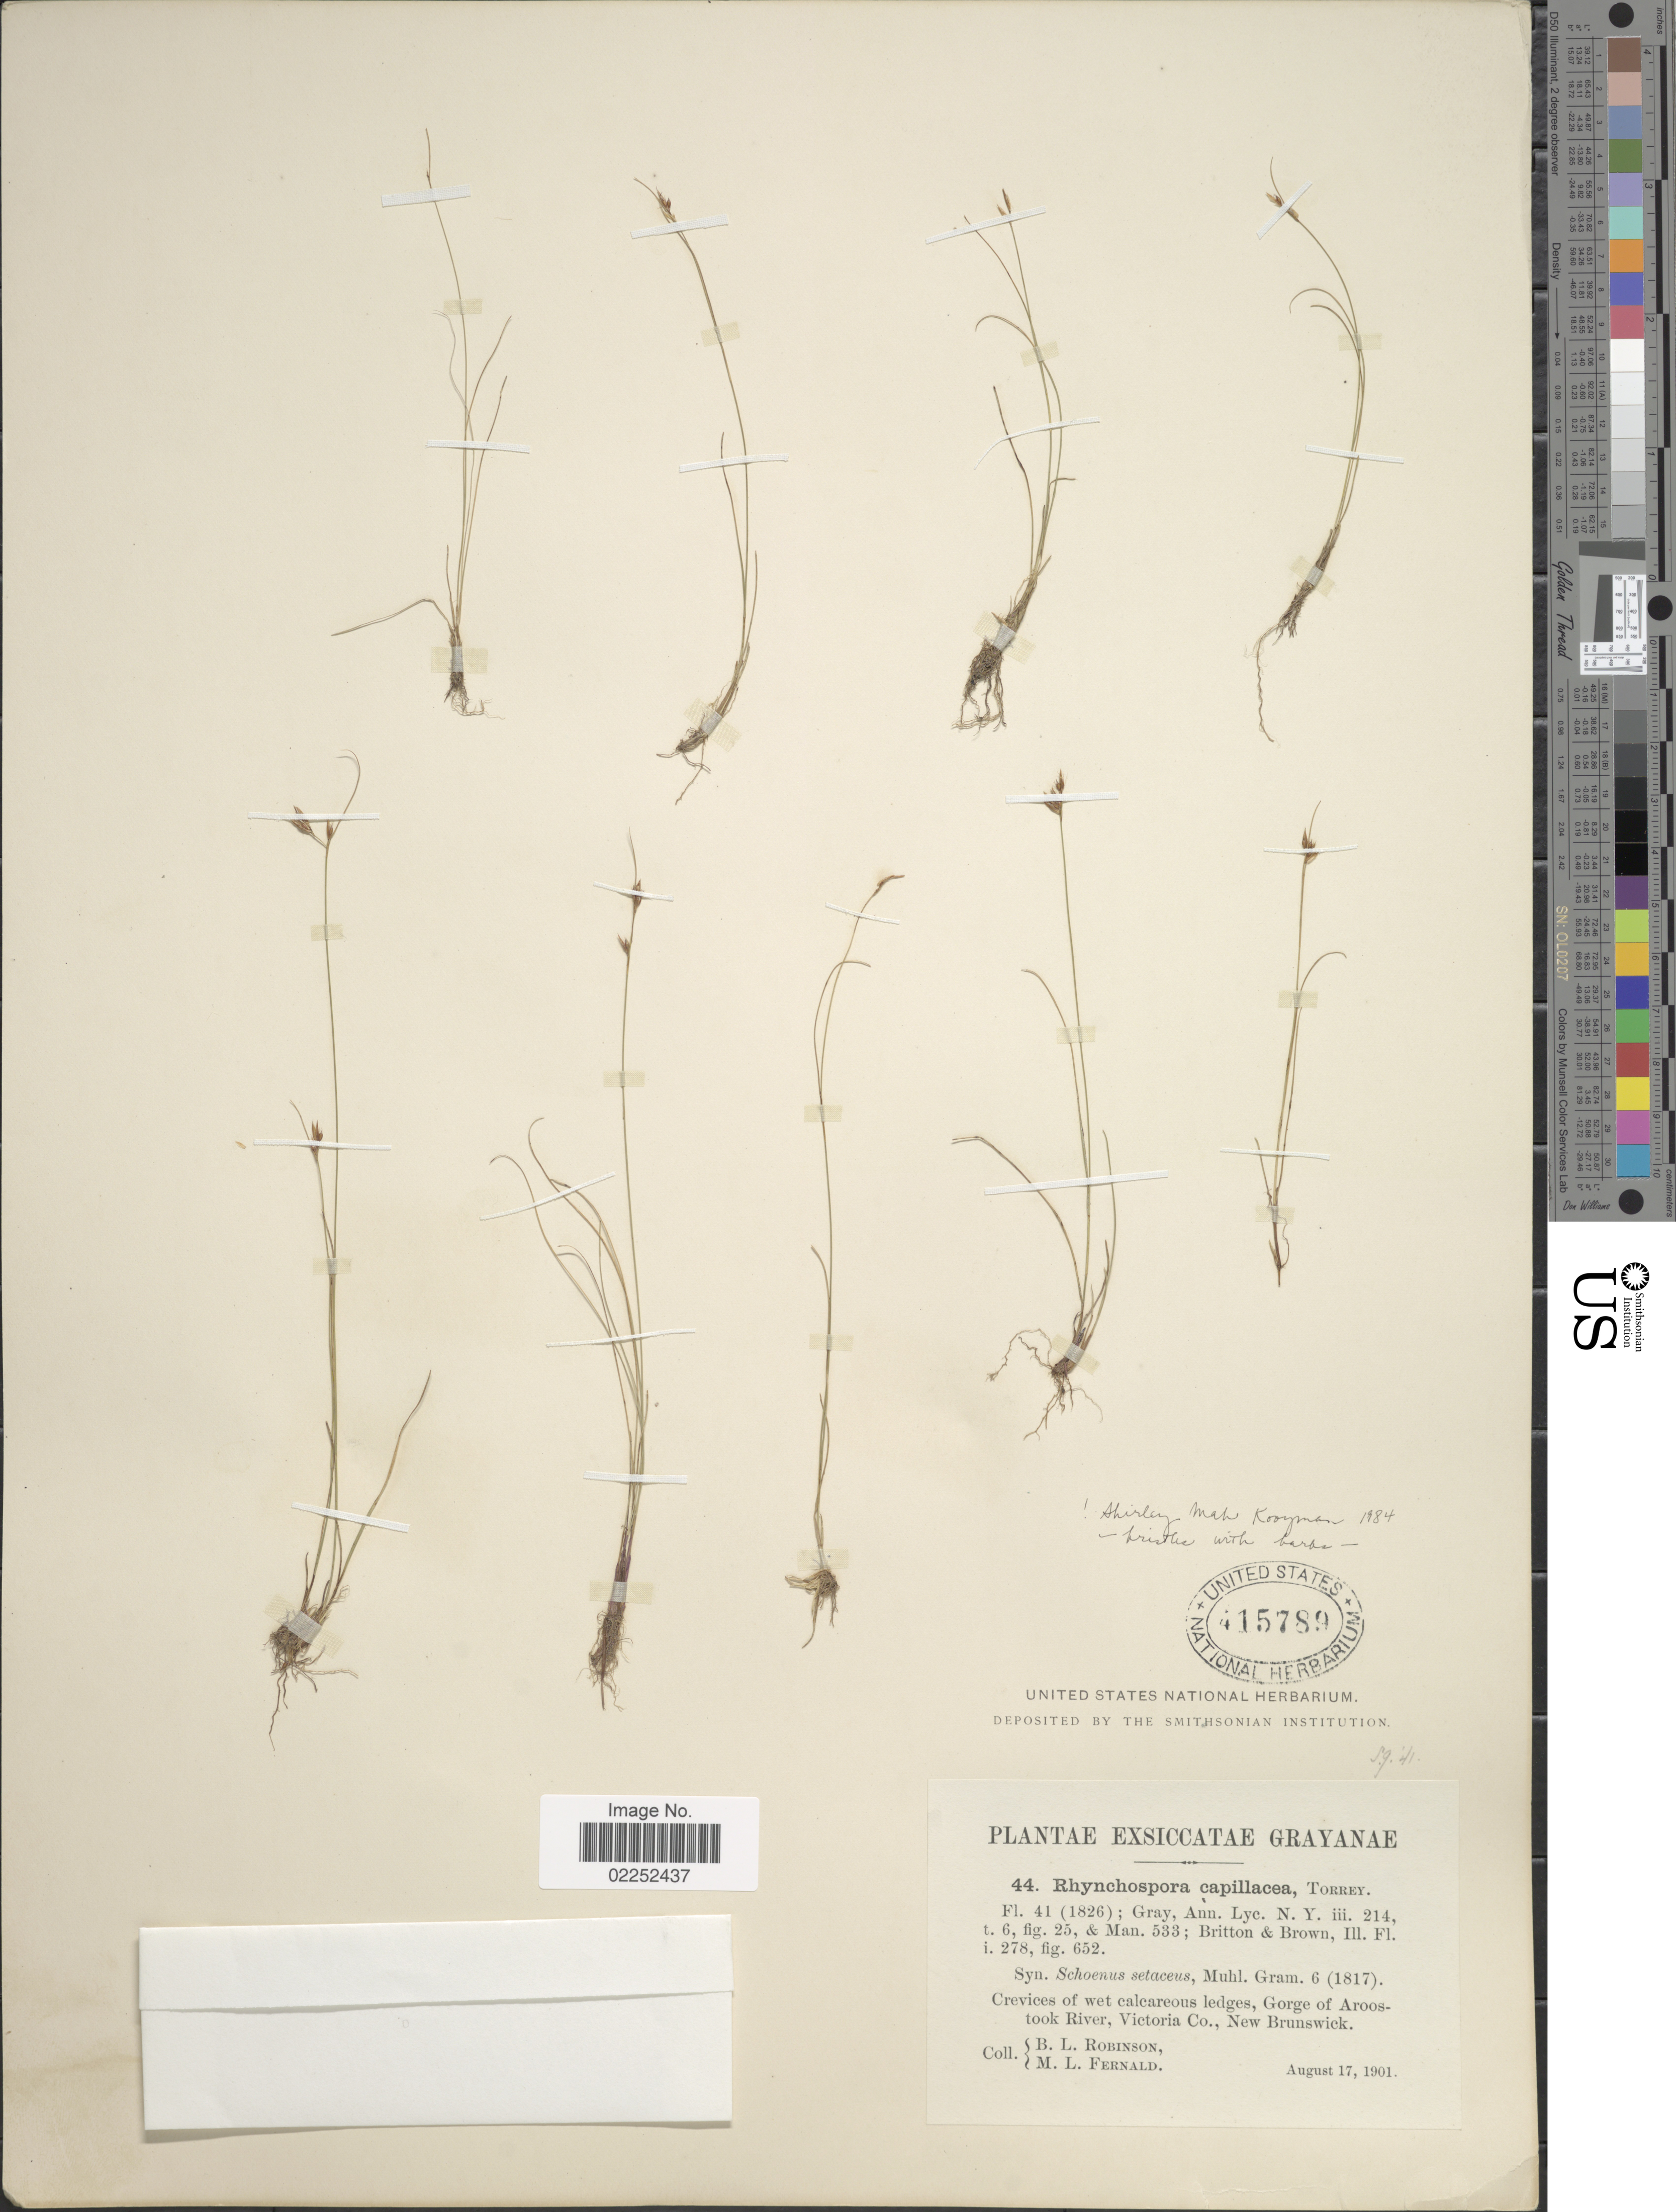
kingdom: Plantae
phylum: Tracheophyta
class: Liliopsida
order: Poales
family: Cyperaceae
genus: Rhynchospora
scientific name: Rhynchospora capillacea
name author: Torr.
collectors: C. Robinson & M. L. Fernald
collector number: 44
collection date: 1901-08-17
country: Canada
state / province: New Brunswick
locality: Crevices of wet calcareous ledges, Gorges of Aroostook River, Victoria Co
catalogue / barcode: US 415789